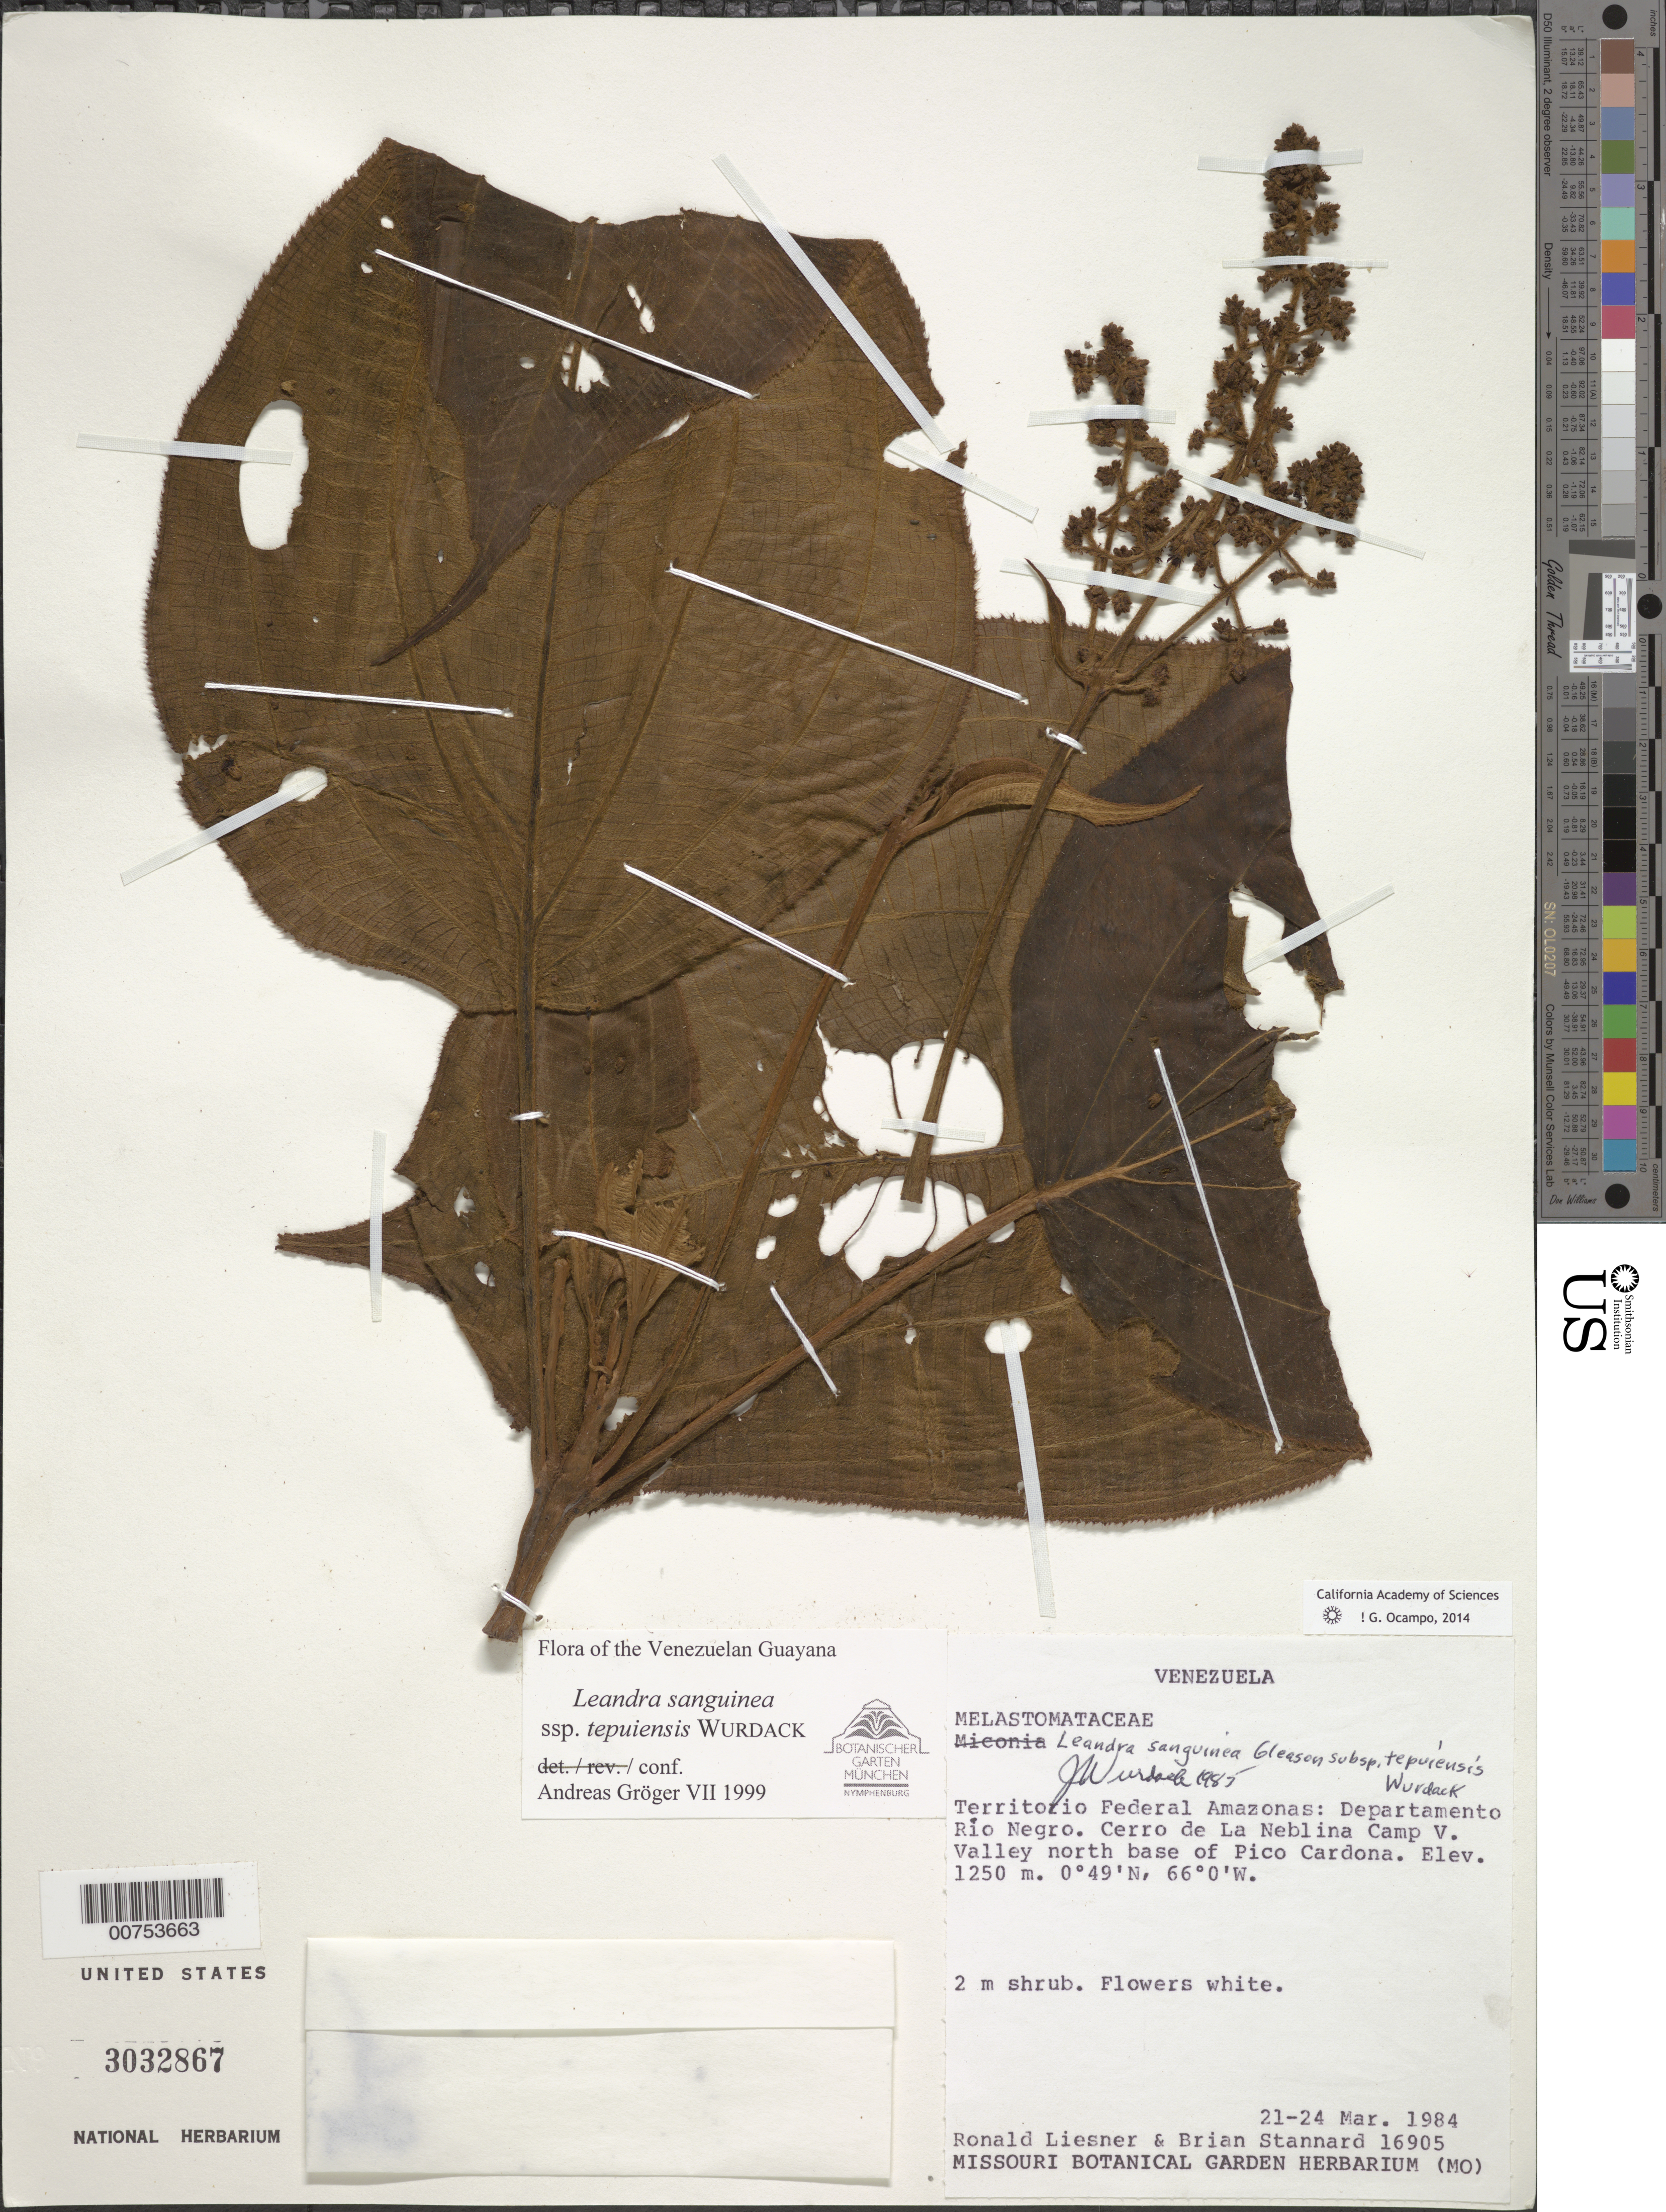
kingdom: Plantae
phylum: Tracheophyta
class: Magnoliopsida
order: Myrtales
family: Melastomataceae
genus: Leandra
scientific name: Leandra sanguinea subsp. tepuiensis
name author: Wurdack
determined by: Gröger, A.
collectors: R. L. Liesner & B. L. Stannard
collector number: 16905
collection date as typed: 21-Mar-84 to 24-Mar-84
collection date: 1984-03-21/1984-03-24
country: Venezuela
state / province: Amazonas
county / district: Río Negro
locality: Cerro de La Neblina Base Camp V, north base of Pico Cardona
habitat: Valley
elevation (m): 1250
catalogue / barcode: US 3032867